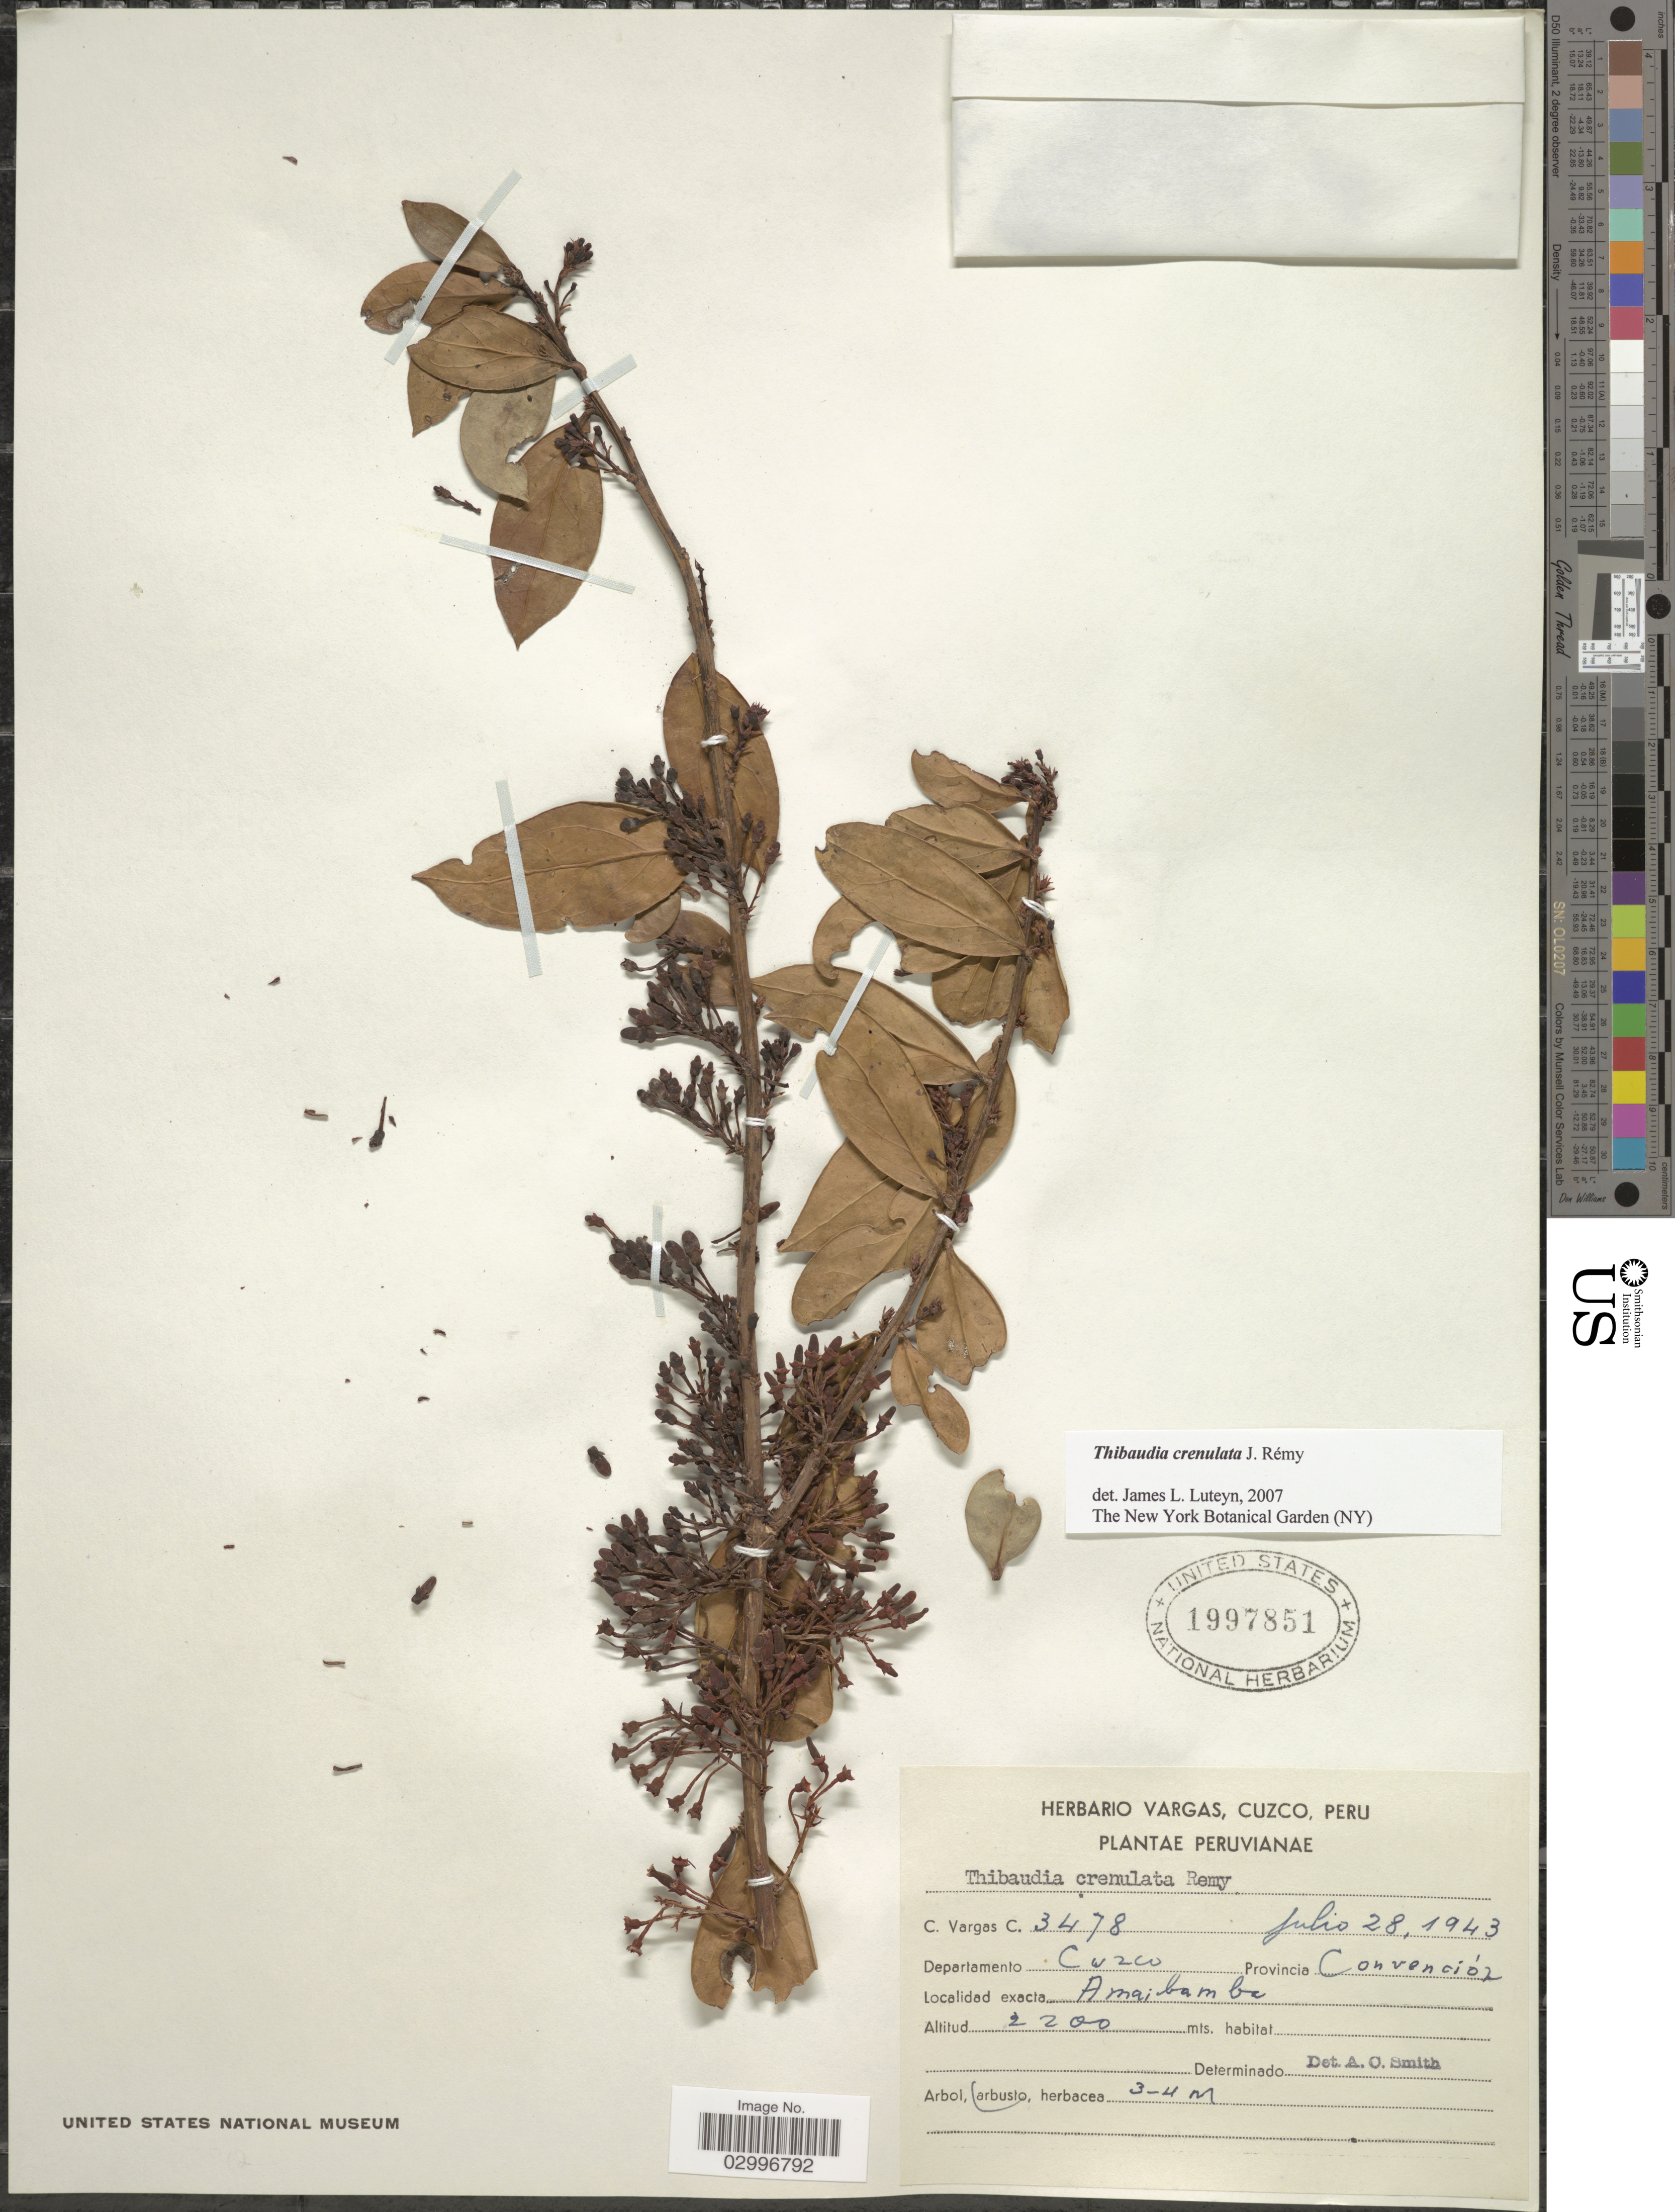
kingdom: Plantae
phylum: Tracheophyta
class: Magnoliopsida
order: Ericales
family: Ericaceae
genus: Thibaudia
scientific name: Thibaudia crenulata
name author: J. Rémy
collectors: C. Vargas Calderón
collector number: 3478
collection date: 1943-07-28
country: Peru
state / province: Cusco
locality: Departamento Cuzco. Provincia Convención. Amaibamba.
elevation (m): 2200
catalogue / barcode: US 1997851